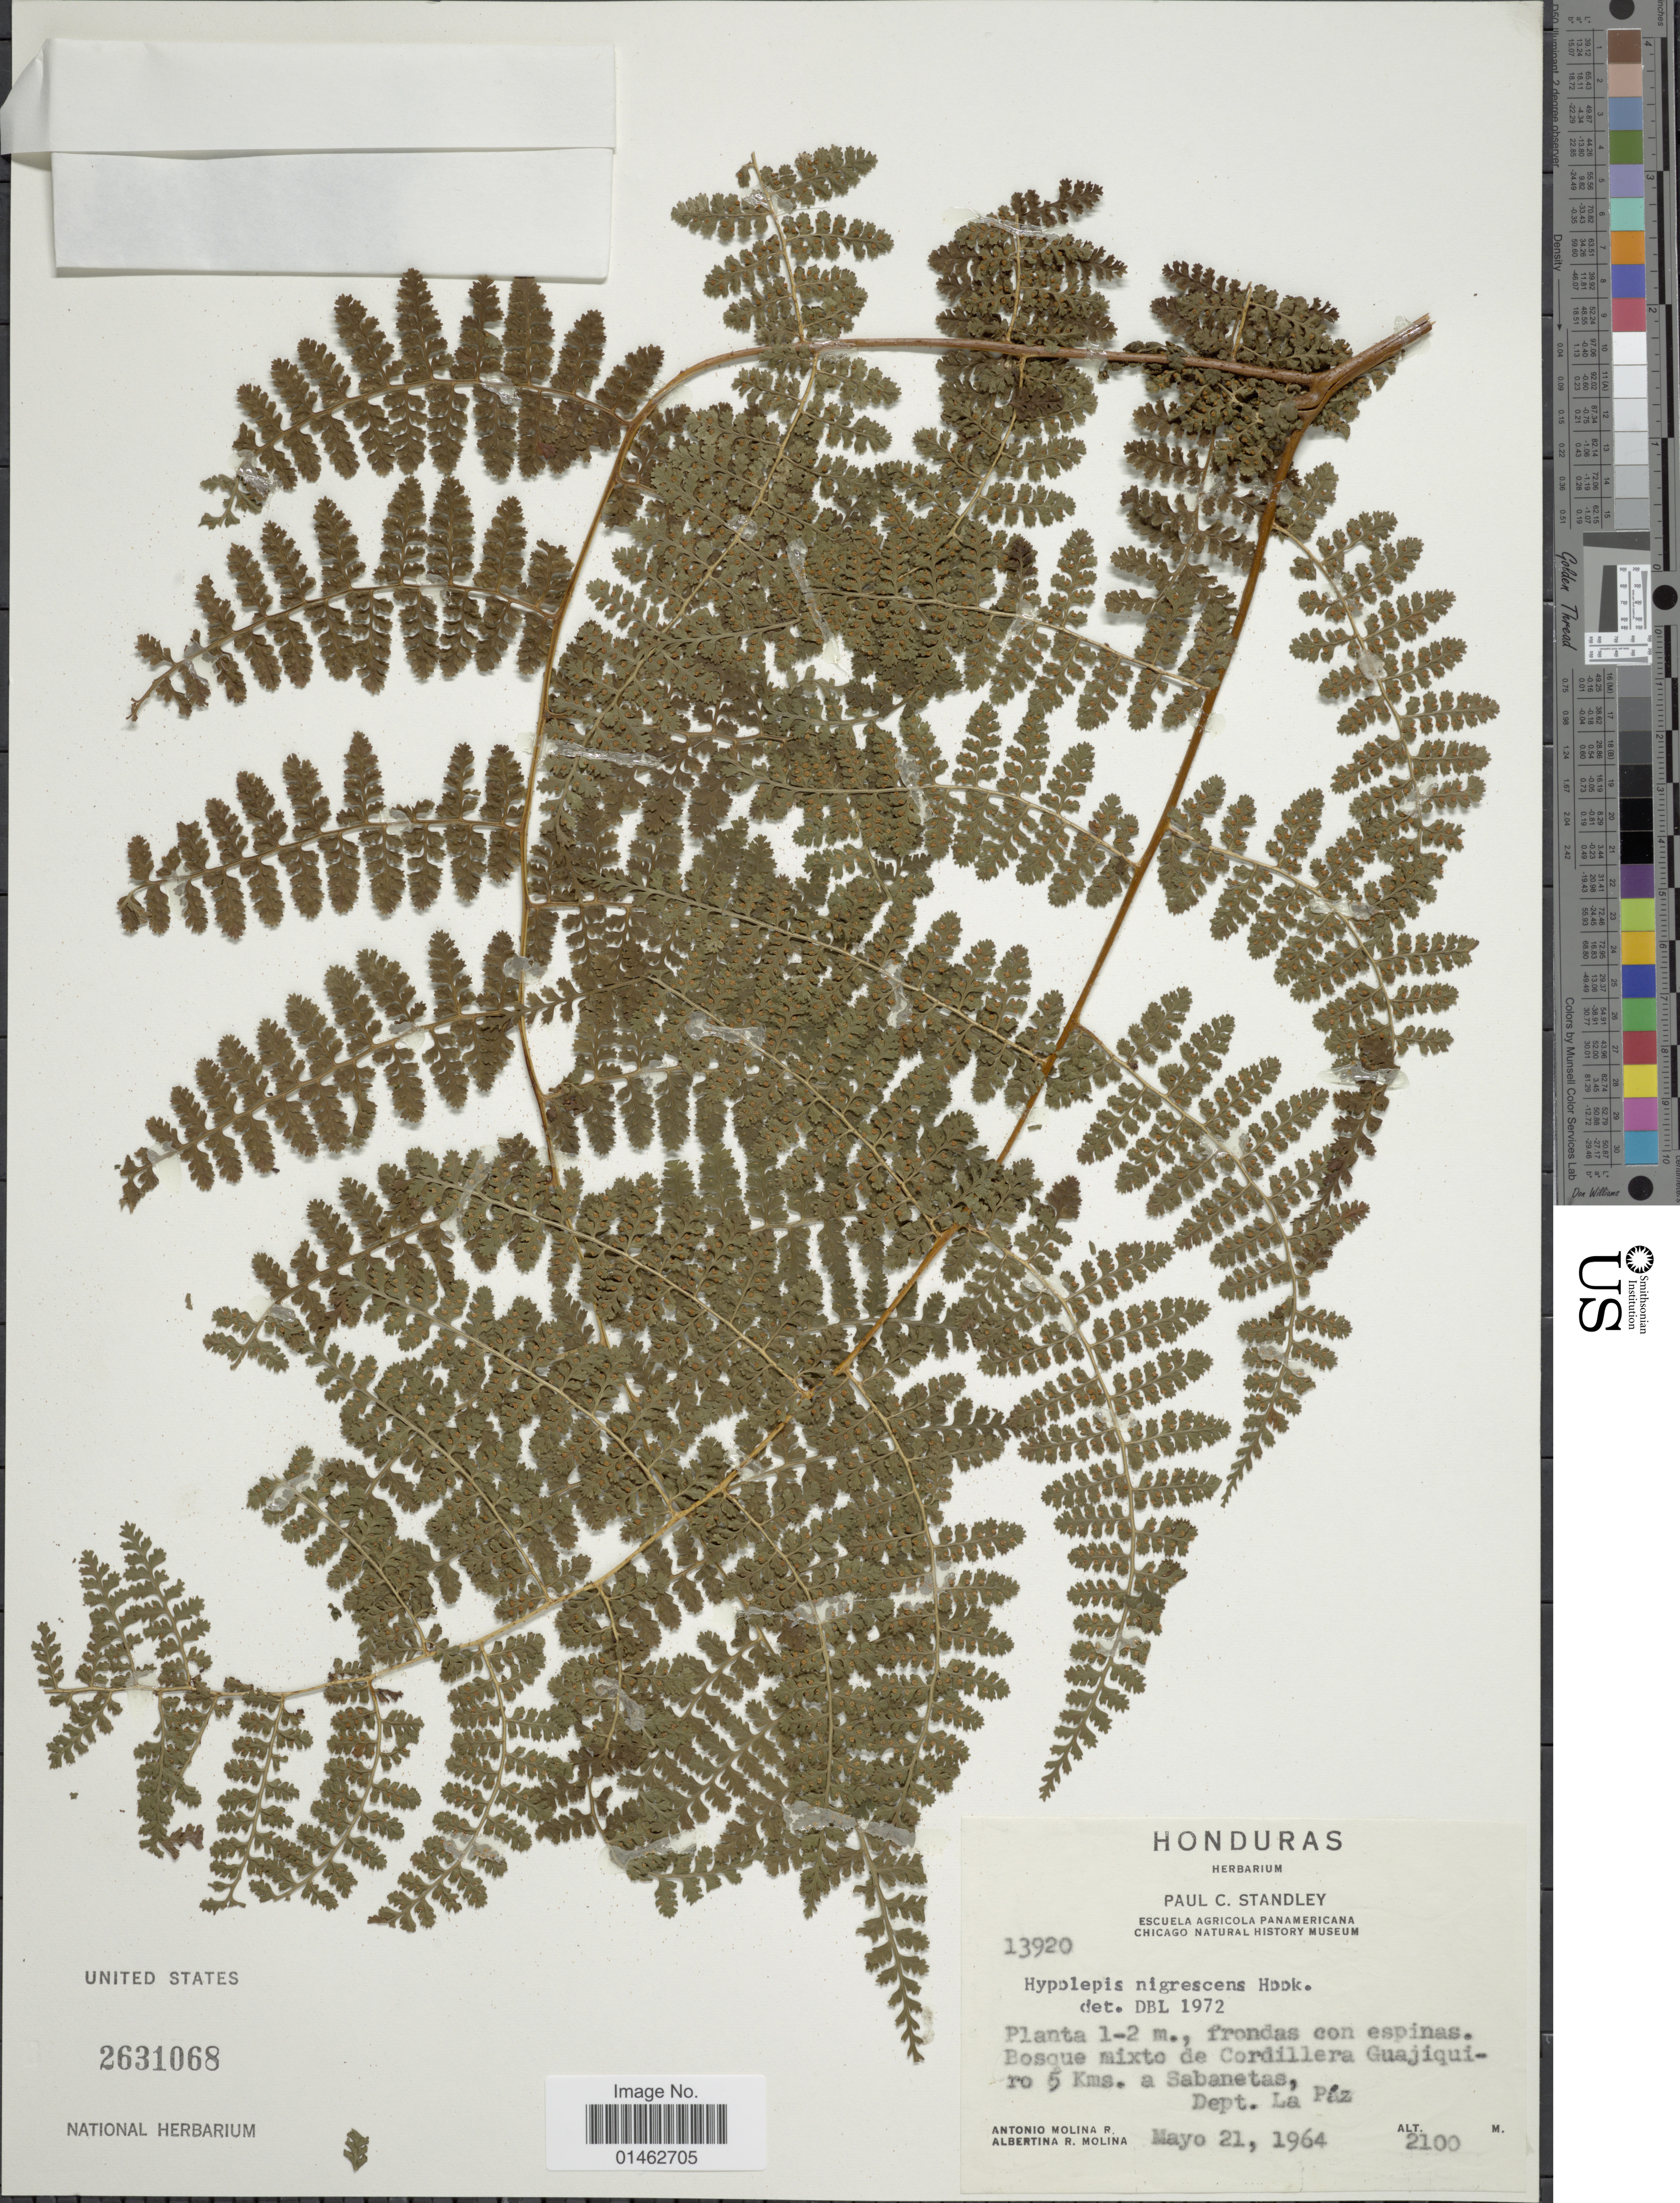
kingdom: Plantae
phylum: Tracheophyta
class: Polypodiopsida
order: Polypodiales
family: Dennstaedtiaceae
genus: Hypolepis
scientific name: Hypolepis nigrescens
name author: Hook.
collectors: A. Molina R. & A. R. Molina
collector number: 13920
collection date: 1964-05-21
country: Honduras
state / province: La Paz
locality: Bsoque mixto de Codillera Guajiquiro 5 Kms a Sabanetas, Dept. La Páz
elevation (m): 2100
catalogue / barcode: US 2631068